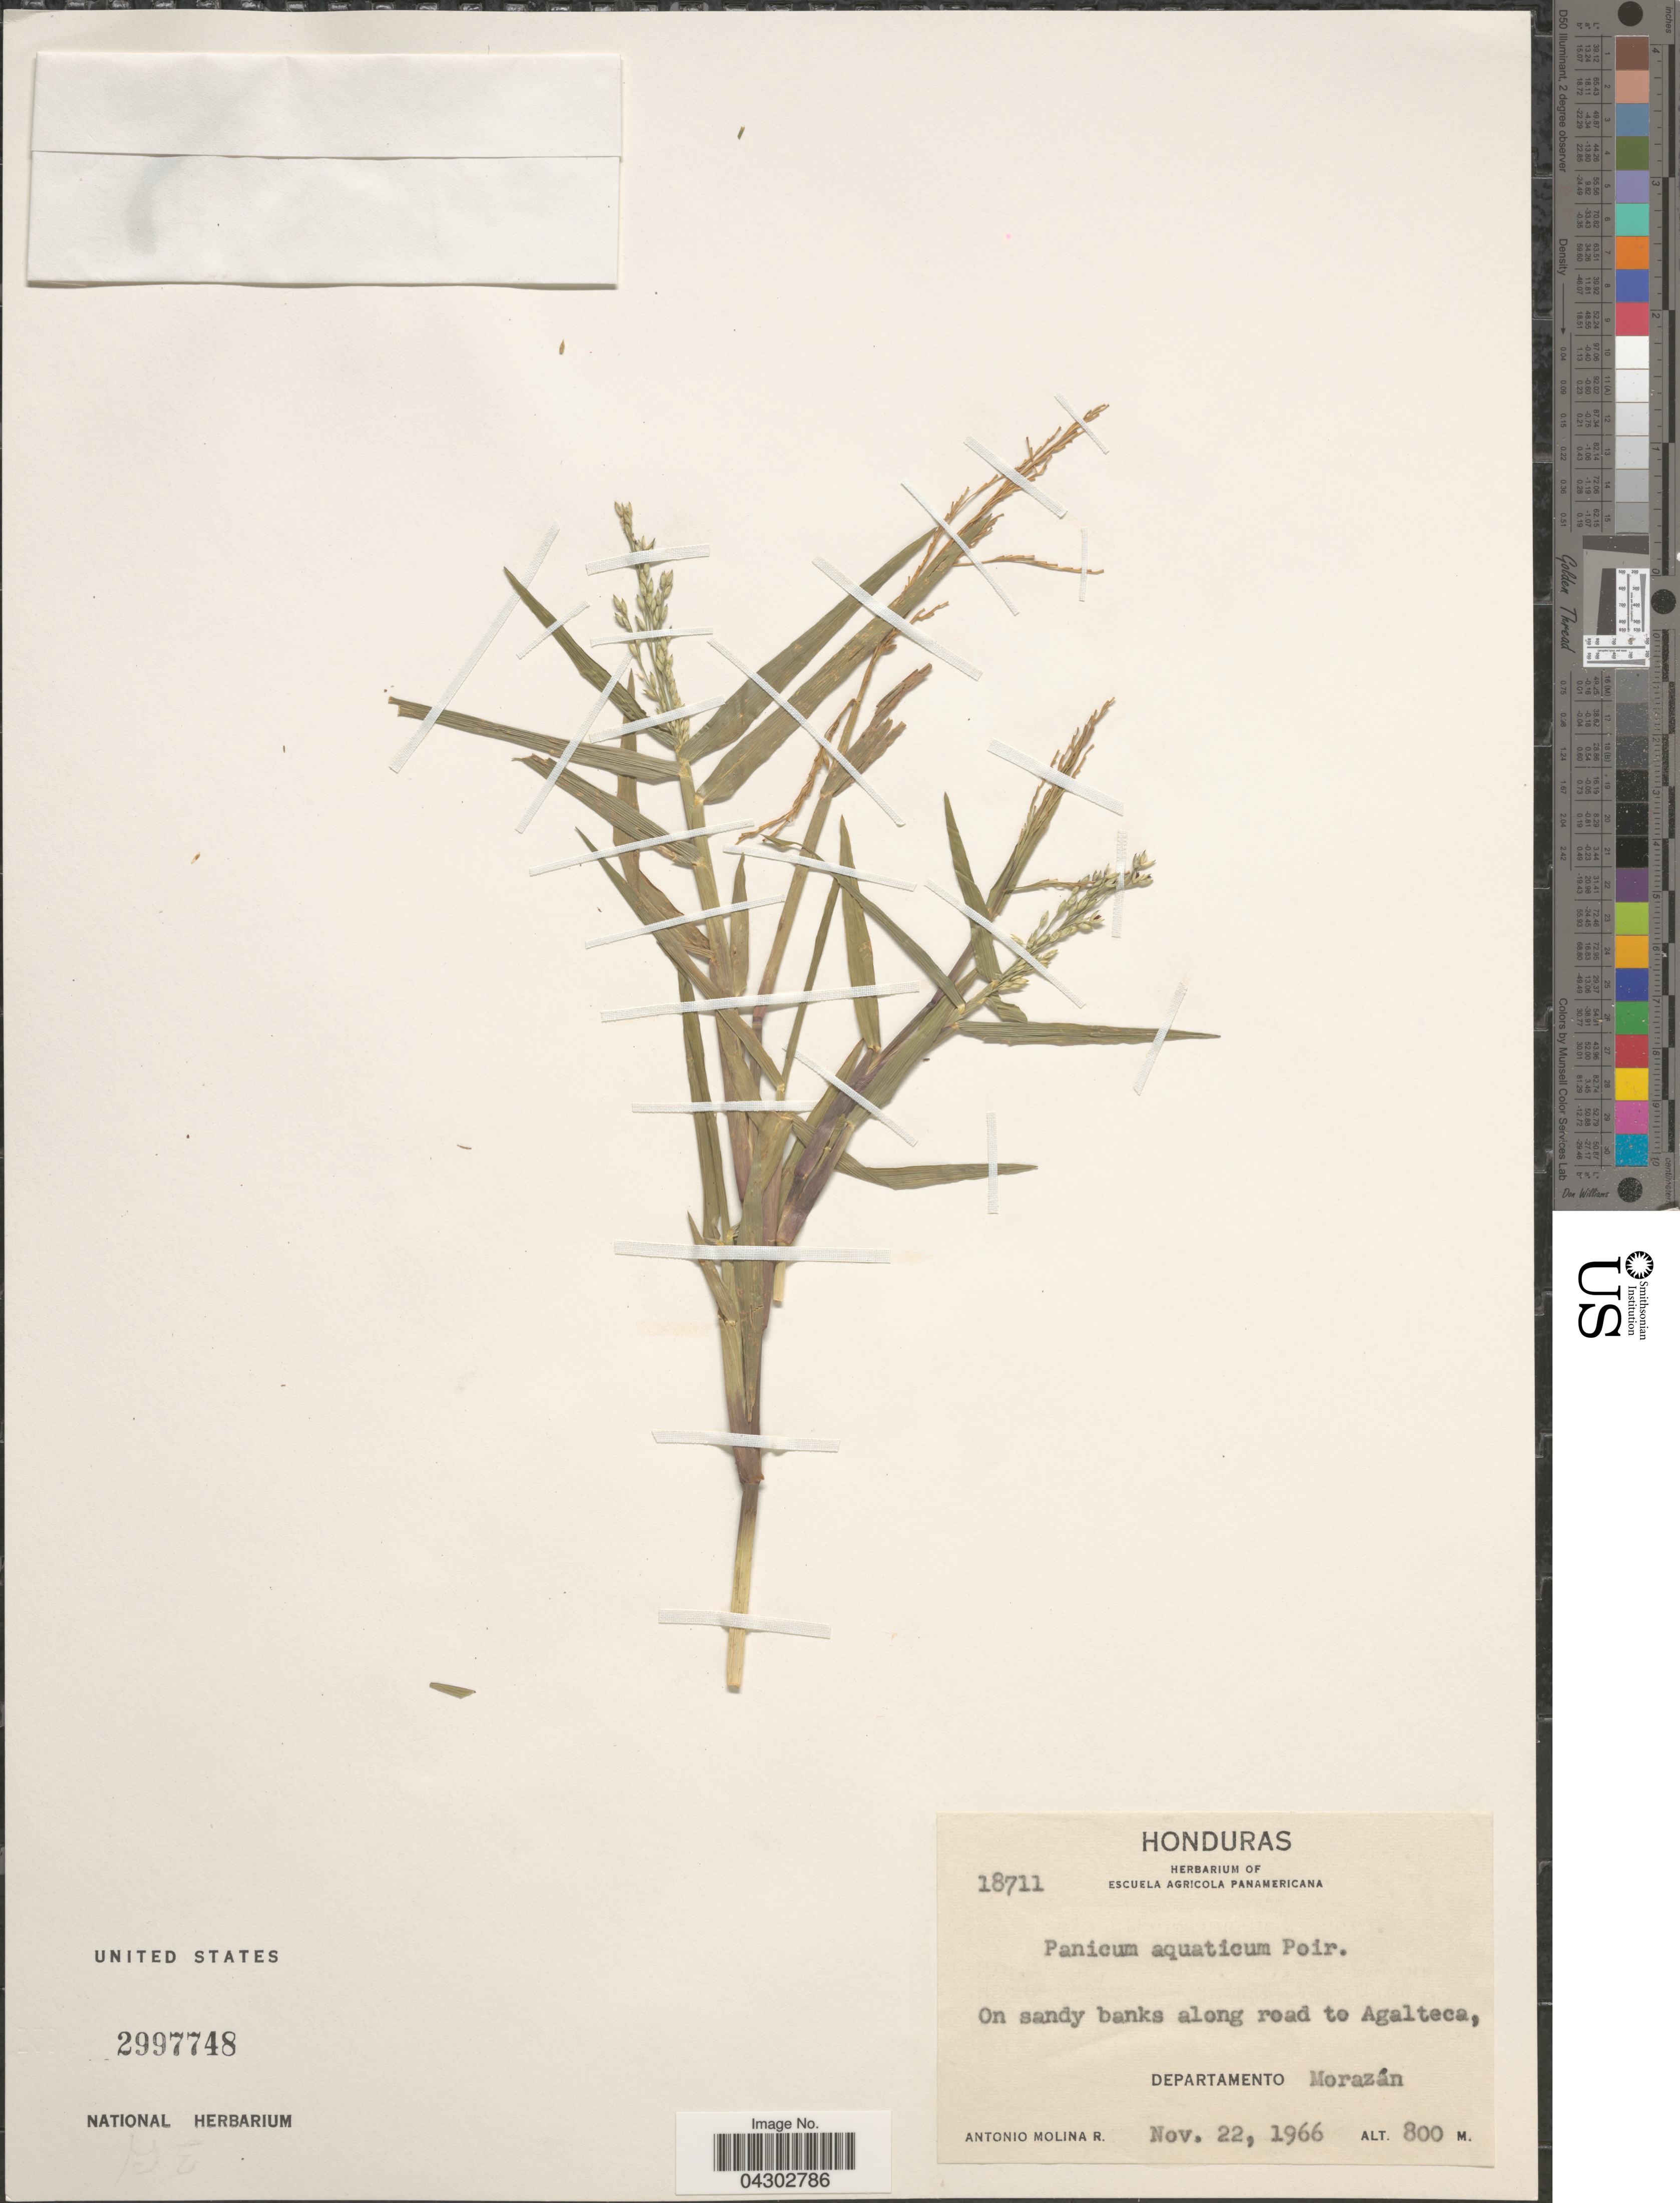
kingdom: Plantae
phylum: Tracheophyta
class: Liliopsida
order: Poales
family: Poaceae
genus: Panicum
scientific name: Panicum aquaticum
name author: Poir.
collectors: A. Molina R.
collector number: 18711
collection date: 1966-11-22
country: Honduras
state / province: Fco. Morazán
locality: On sandy banks along road to Agalteca, Departamento Morazán.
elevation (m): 800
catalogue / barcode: US 2997748